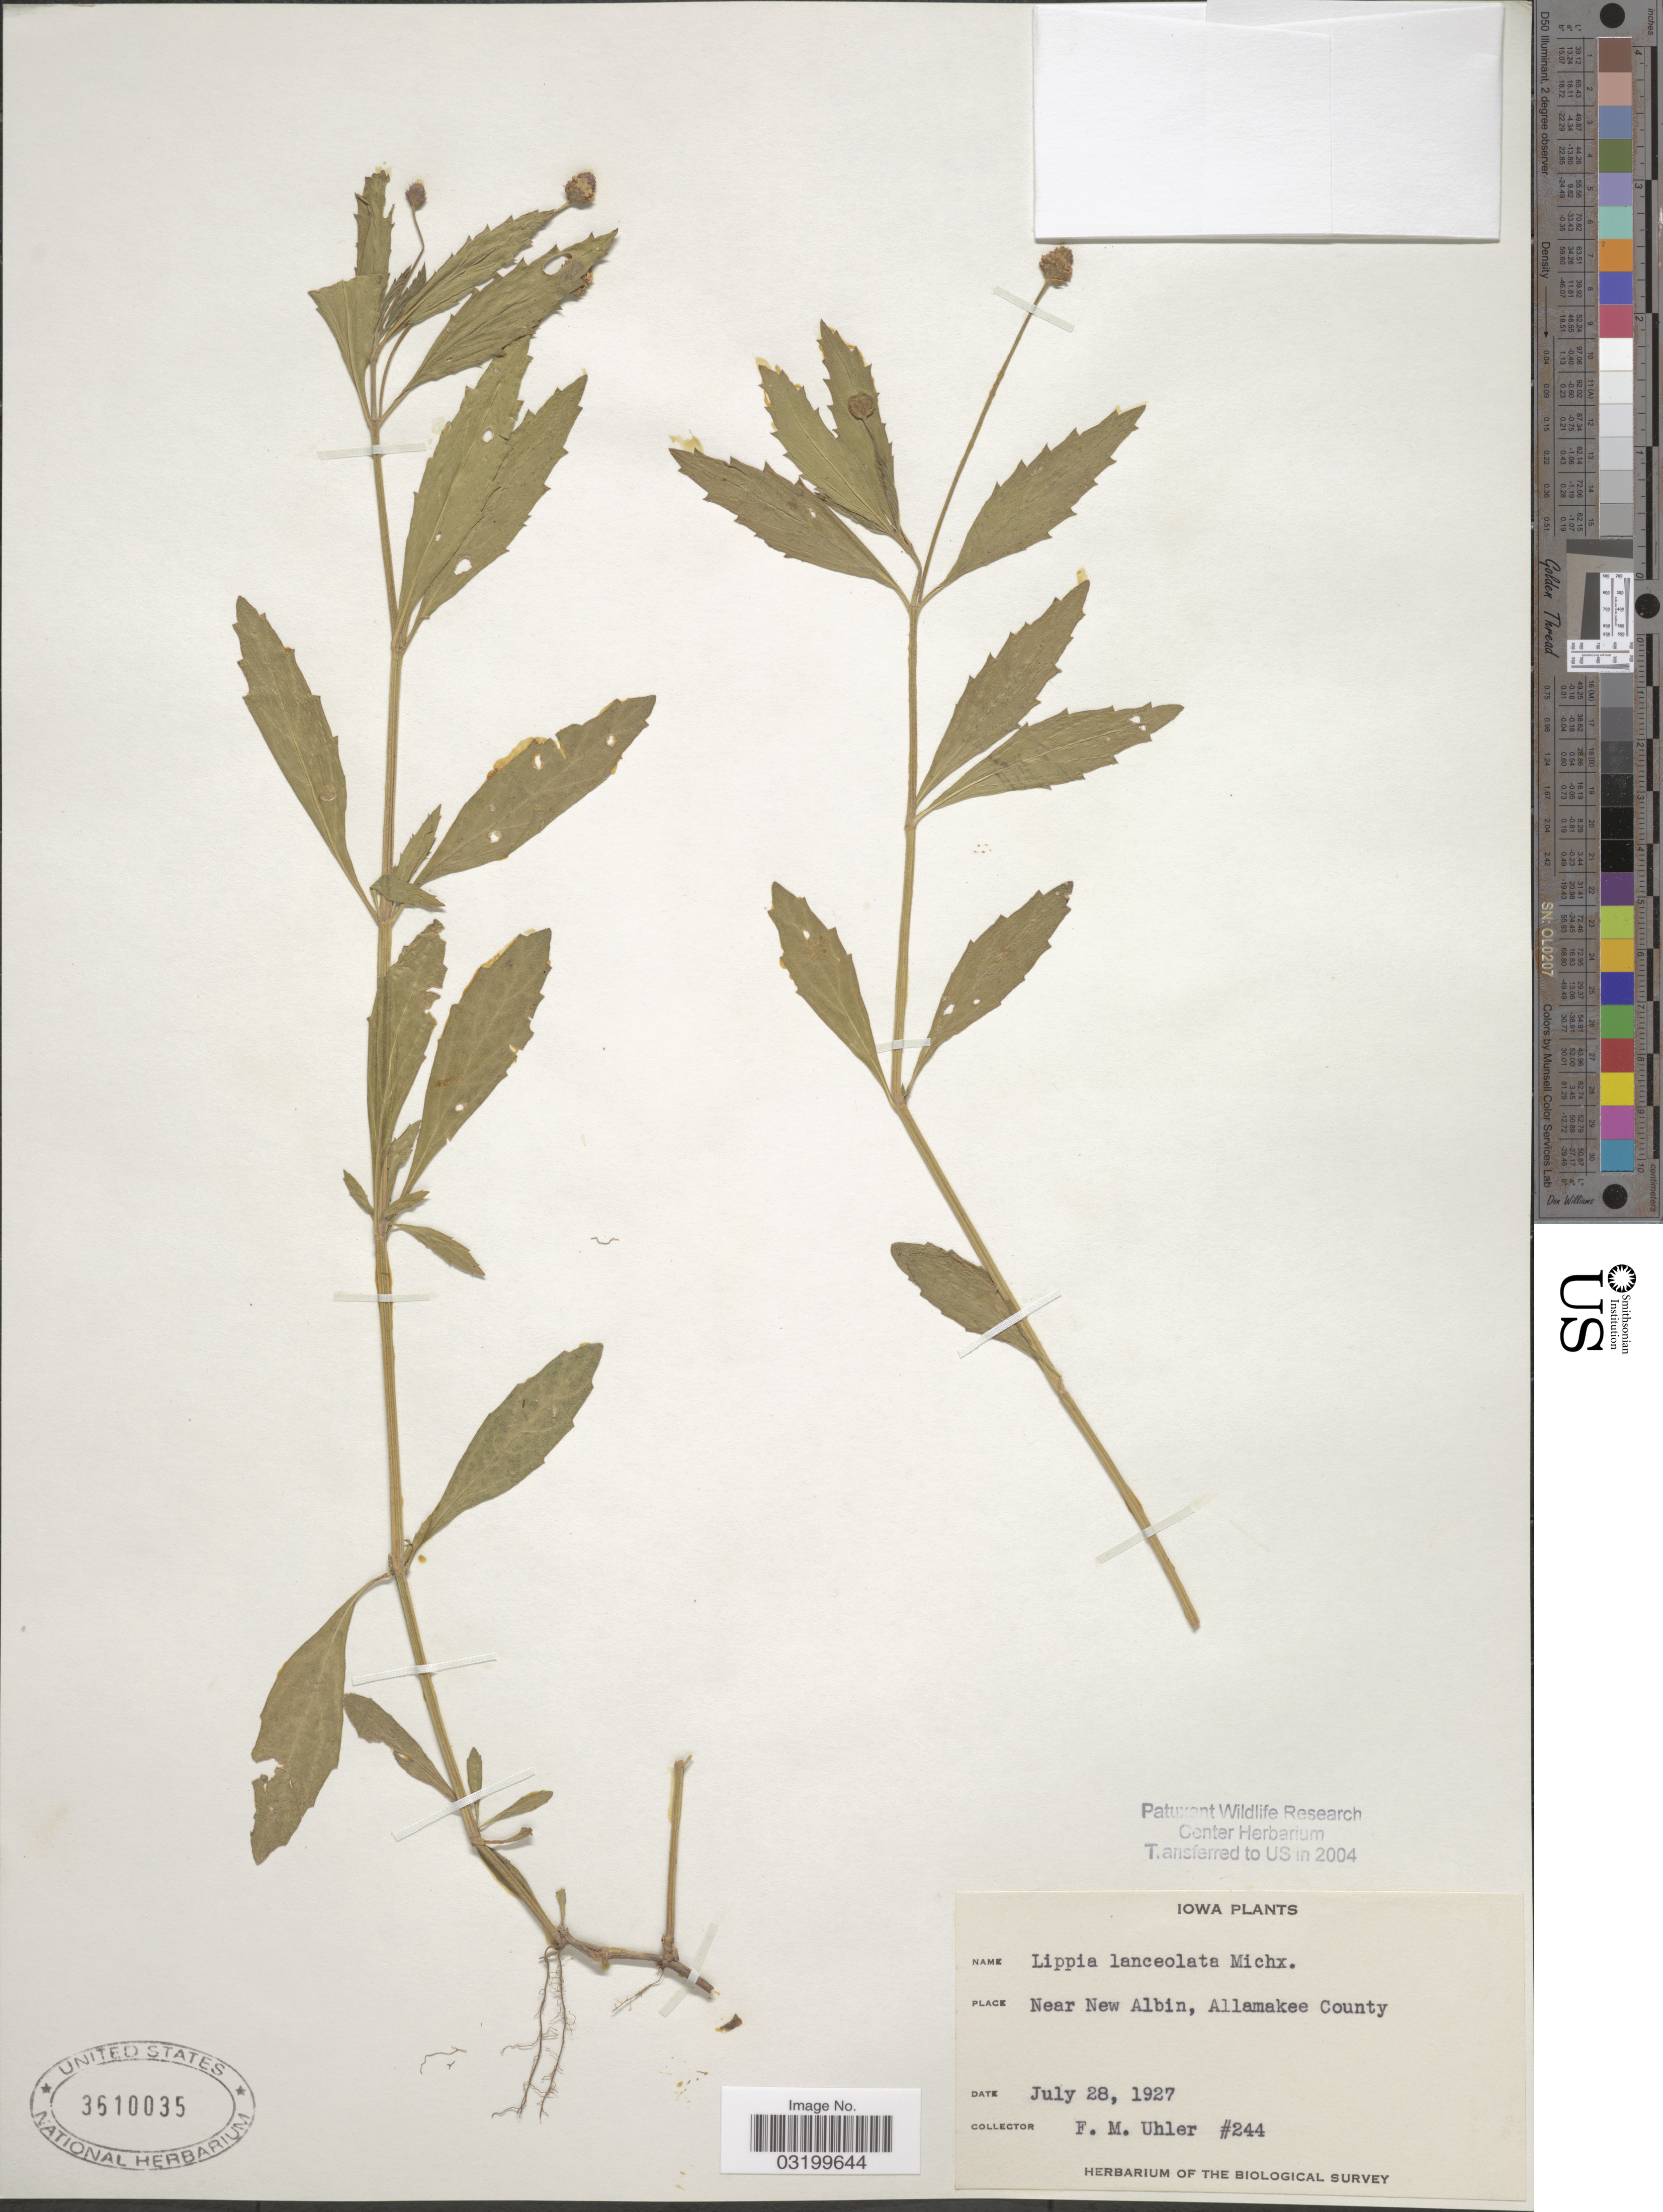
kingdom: Plantae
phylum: Tracheophyta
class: Magnoliopsida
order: Lamiales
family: Verbenaceae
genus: Phyla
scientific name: Phyla lanceolata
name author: (Michx.) Greene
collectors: F. M. Uhler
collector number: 244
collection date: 1927-07-28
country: United States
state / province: Iowa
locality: Near New Albin, Allamakee County.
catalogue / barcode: US 3610035